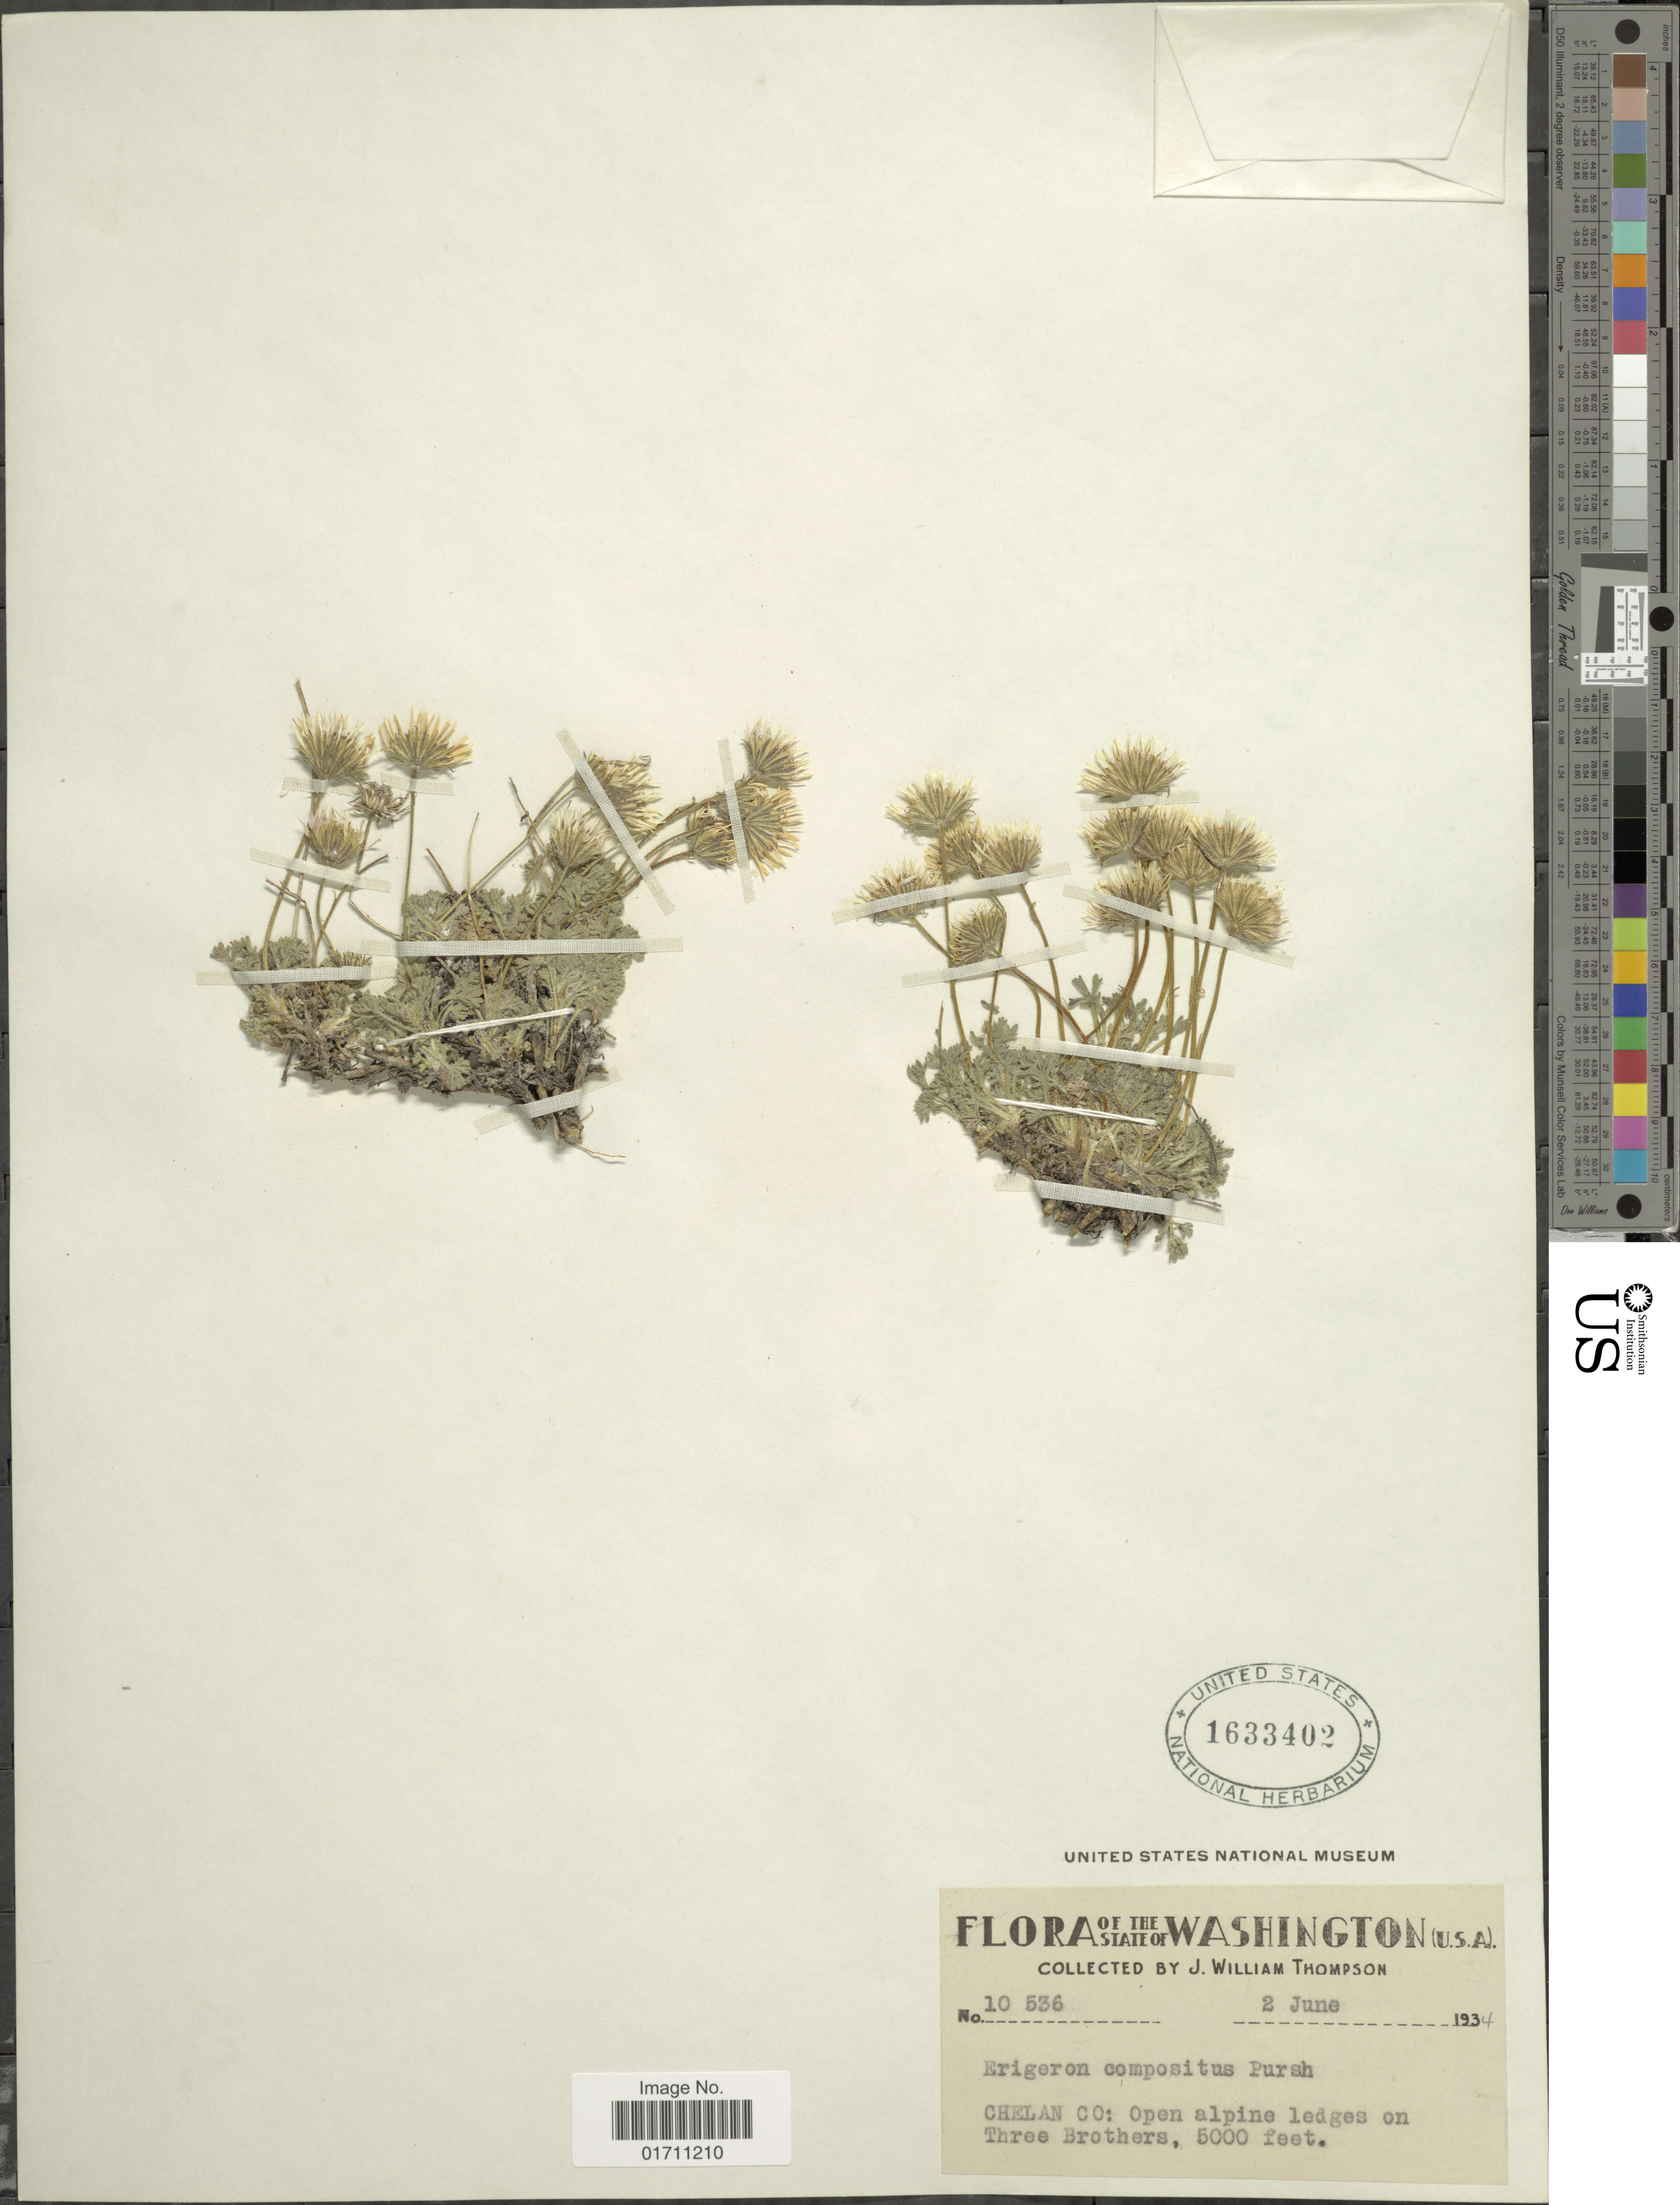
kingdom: Plantae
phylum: Tracheophyta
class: Magnoliopsida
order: Asterales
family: Asteraceae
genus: Erigeron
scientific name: Erigeron compositus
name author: Pursh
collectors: J. W. Thompson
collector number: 10536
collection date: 1934-06-02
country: United States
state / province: Washington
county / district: Chelan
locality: Chelan Co: Open alpine ledges on Three Brothers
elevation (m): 1524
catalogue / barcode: US 1633402